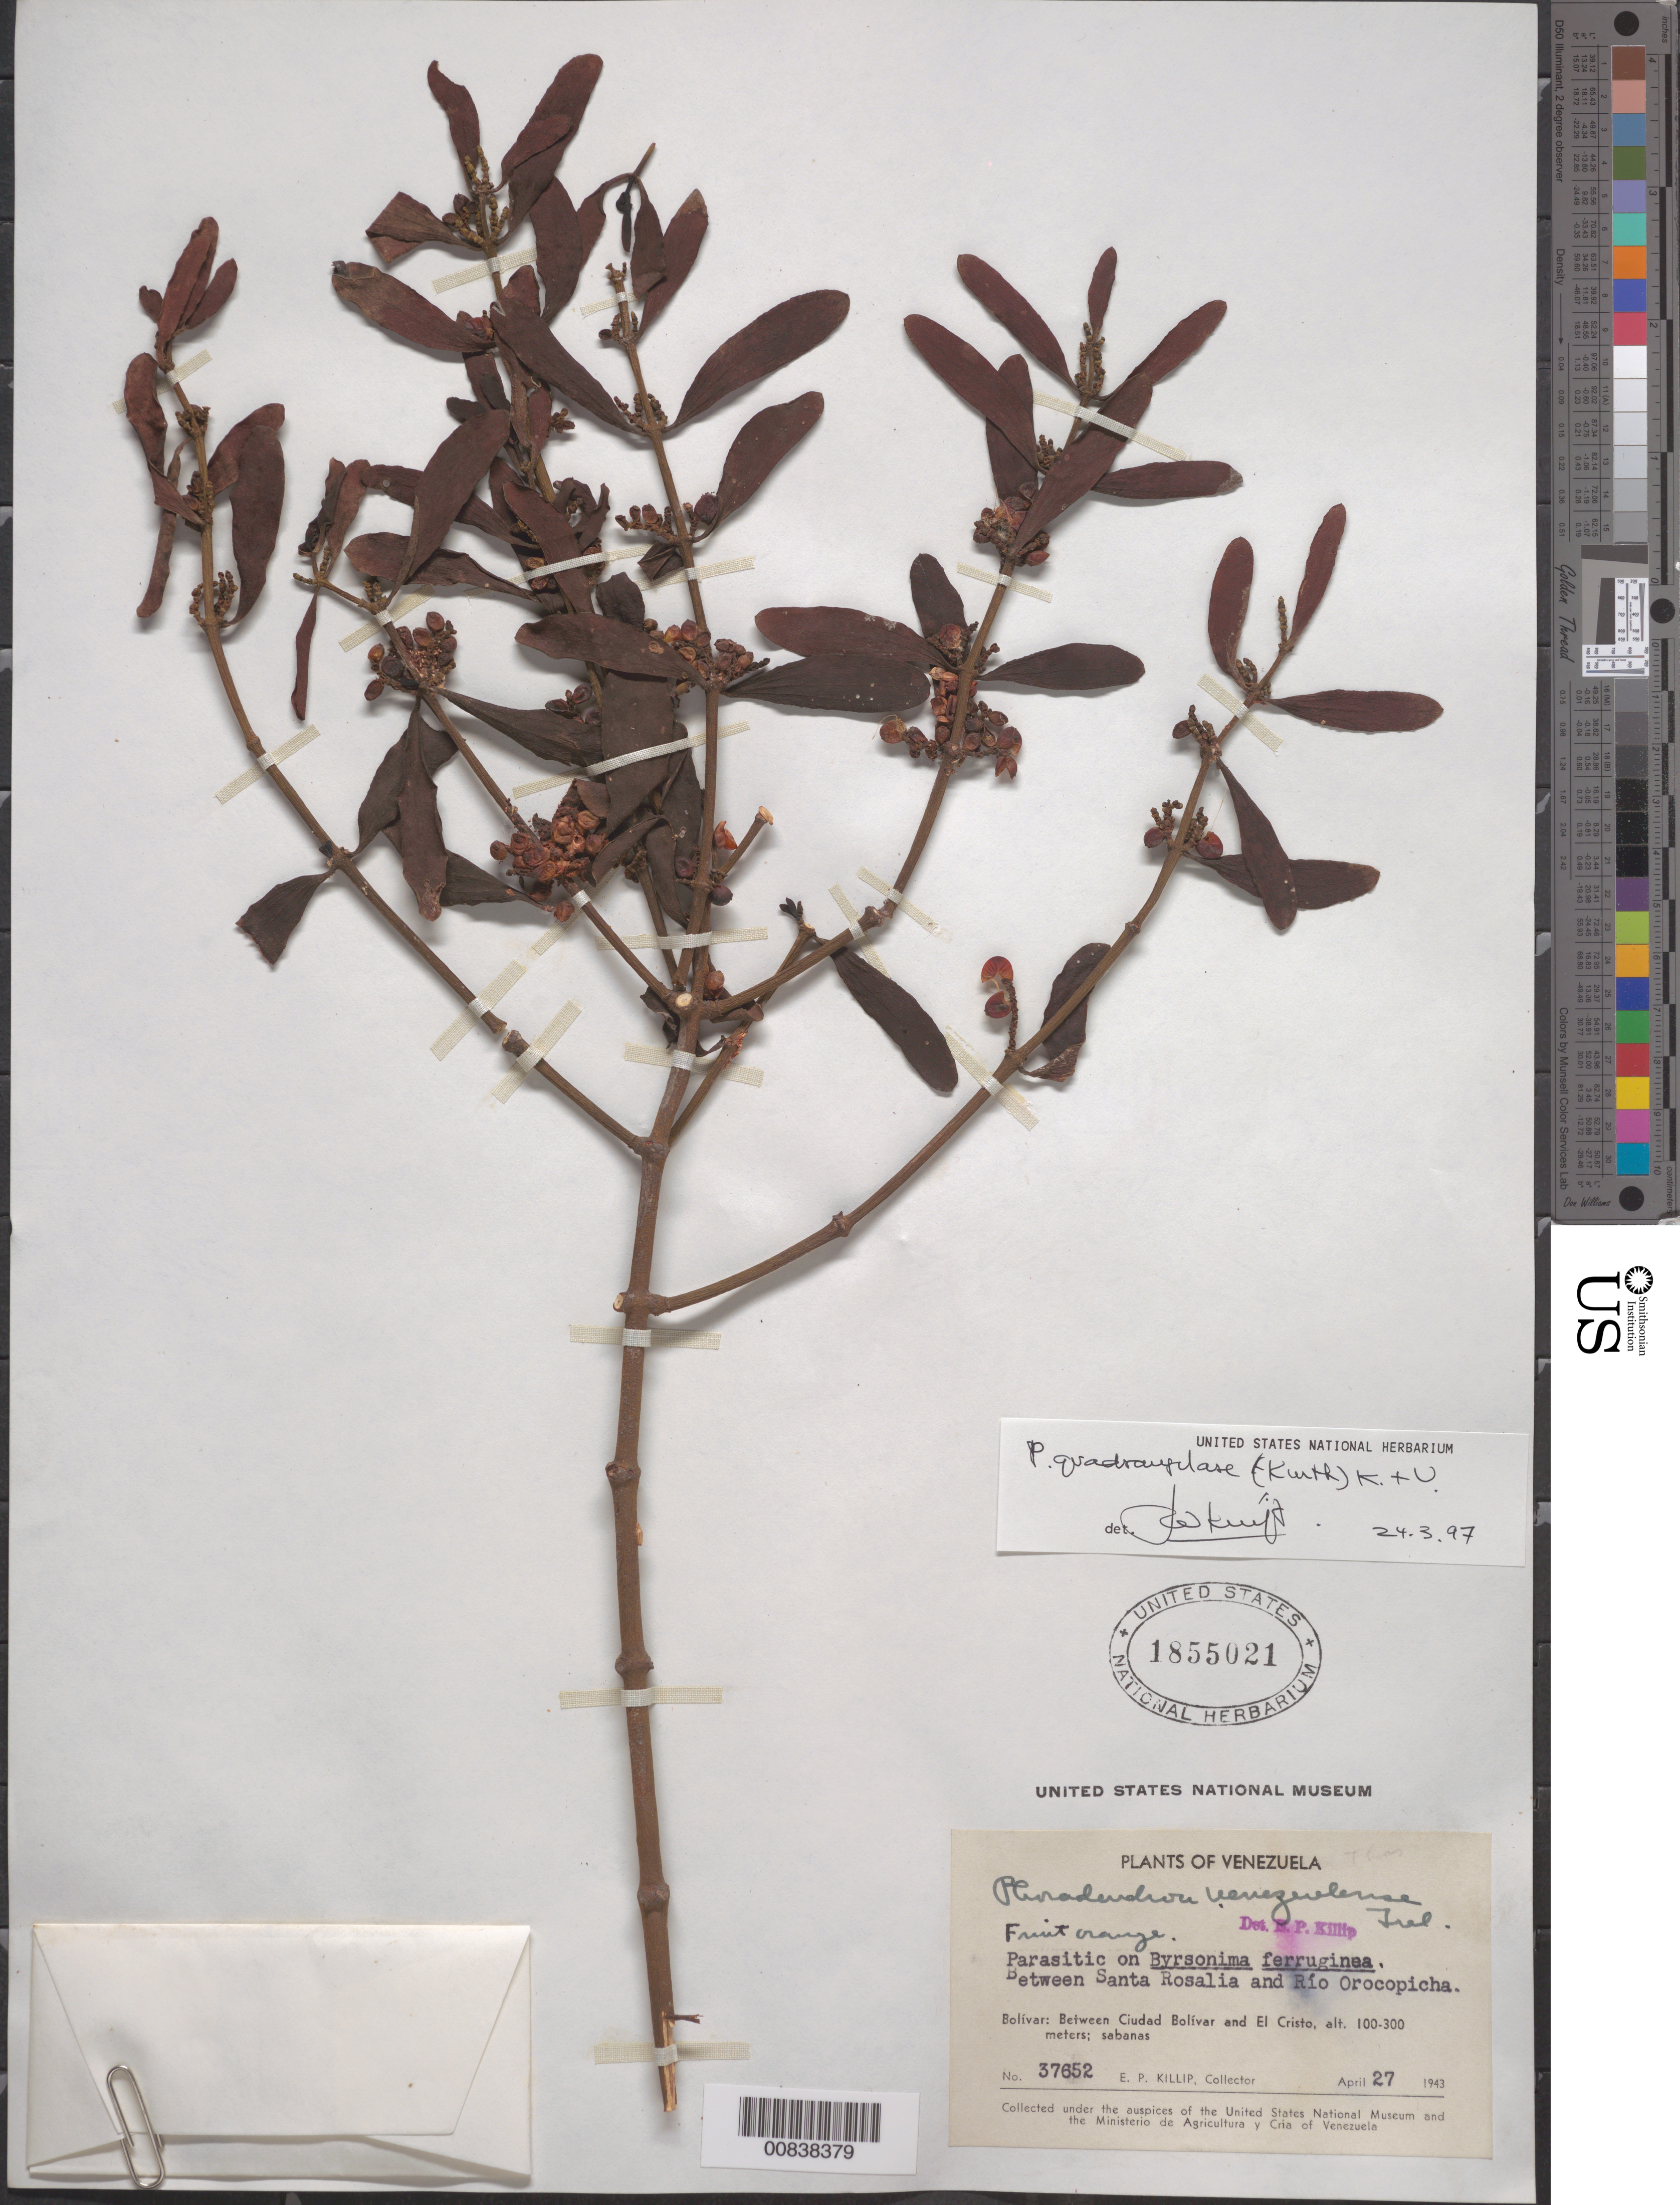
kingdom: Plantae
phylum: Tracheophyta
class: Magnoliopsida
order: Santalales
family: Viscaceae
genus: Phoradendron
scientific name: Phoradendron quadrangulare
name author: (Kunth) Griseb.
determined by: Kuijt, Job, (CANADA)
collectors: E. P. Killip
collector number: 37652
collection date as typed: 27-Apr-43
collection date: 1943-04-27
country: Venezuela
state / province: Bolívar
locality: Ciudad Bolívar to El Cristo, between Santa Rosalia and Río Orocopicha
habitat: Sabanas; on Byrsonima ferruginea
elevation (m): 100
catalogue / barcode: US 1855021